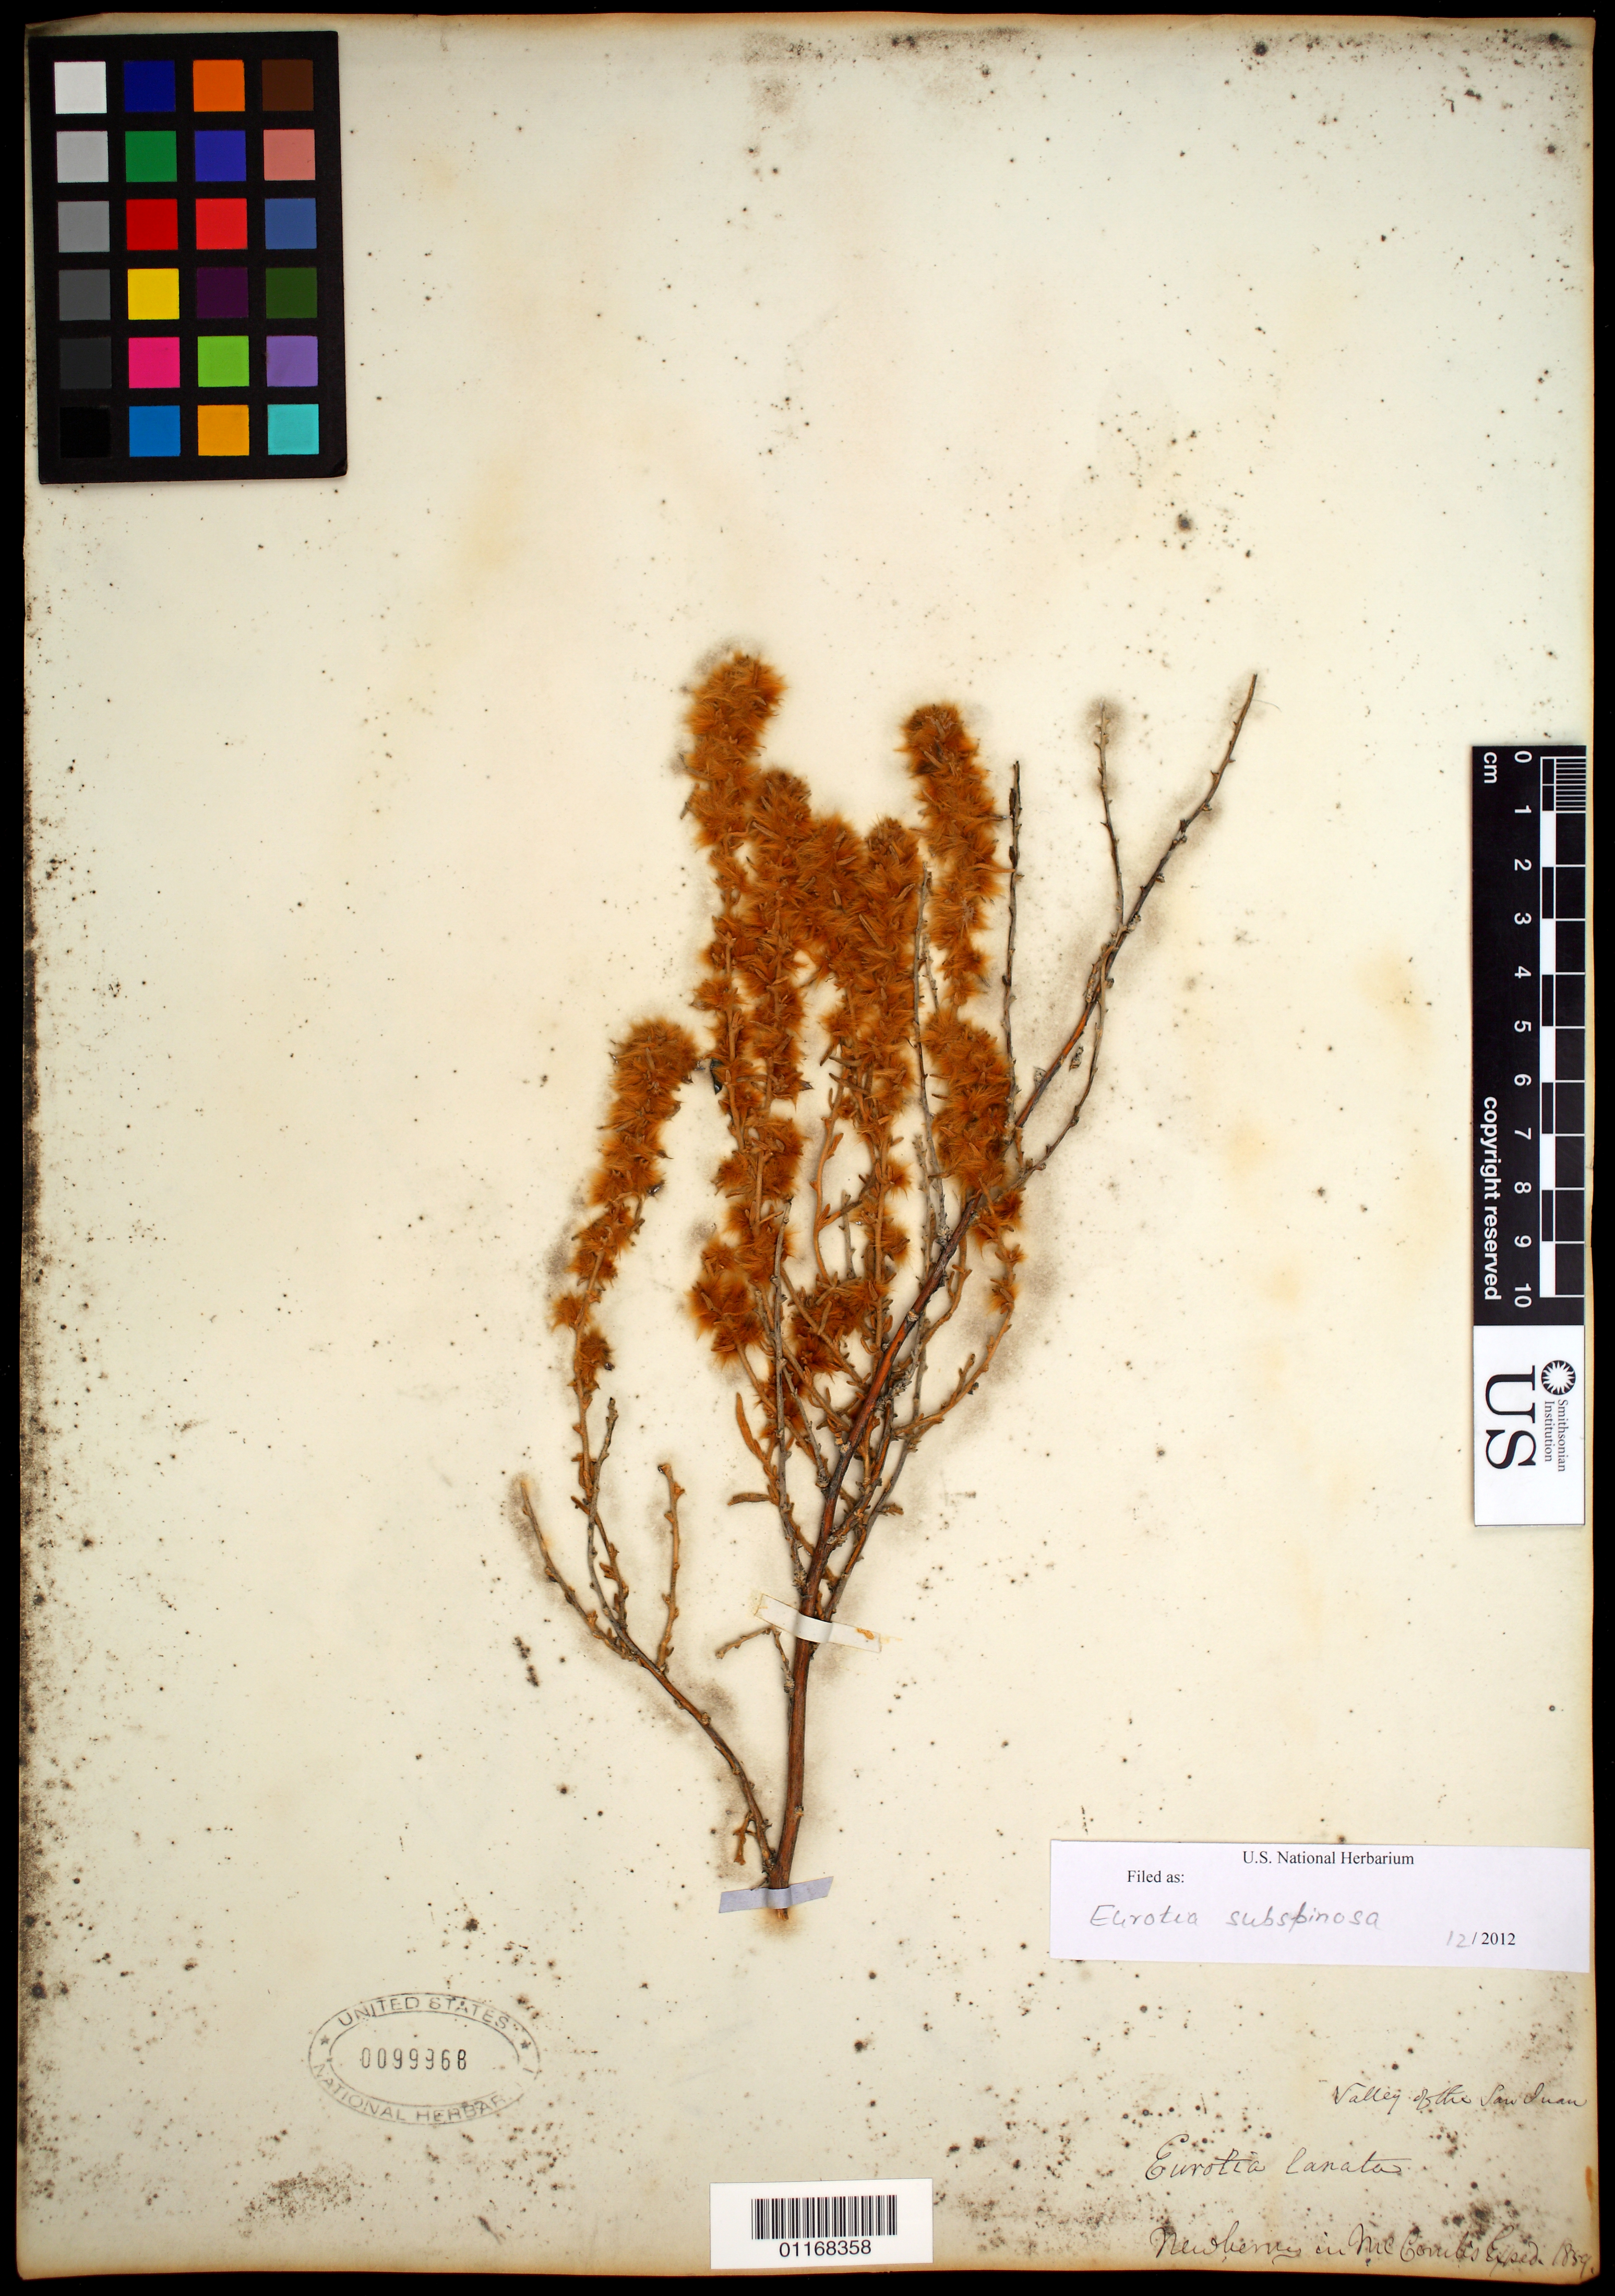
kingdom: Plantae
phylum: Tracheophyta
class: Magnoliopsida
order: Caryophyllales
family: Amaranthaceae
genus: Krascheninnikovia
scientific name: Krascheninnikovia lanata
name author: (Pursh) A. Meeuse & A.Smit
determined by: U.S. National Herbarium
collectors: J. S. Newberry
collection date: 1859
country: United States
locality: Valley of San Juan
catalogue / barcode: US 99968